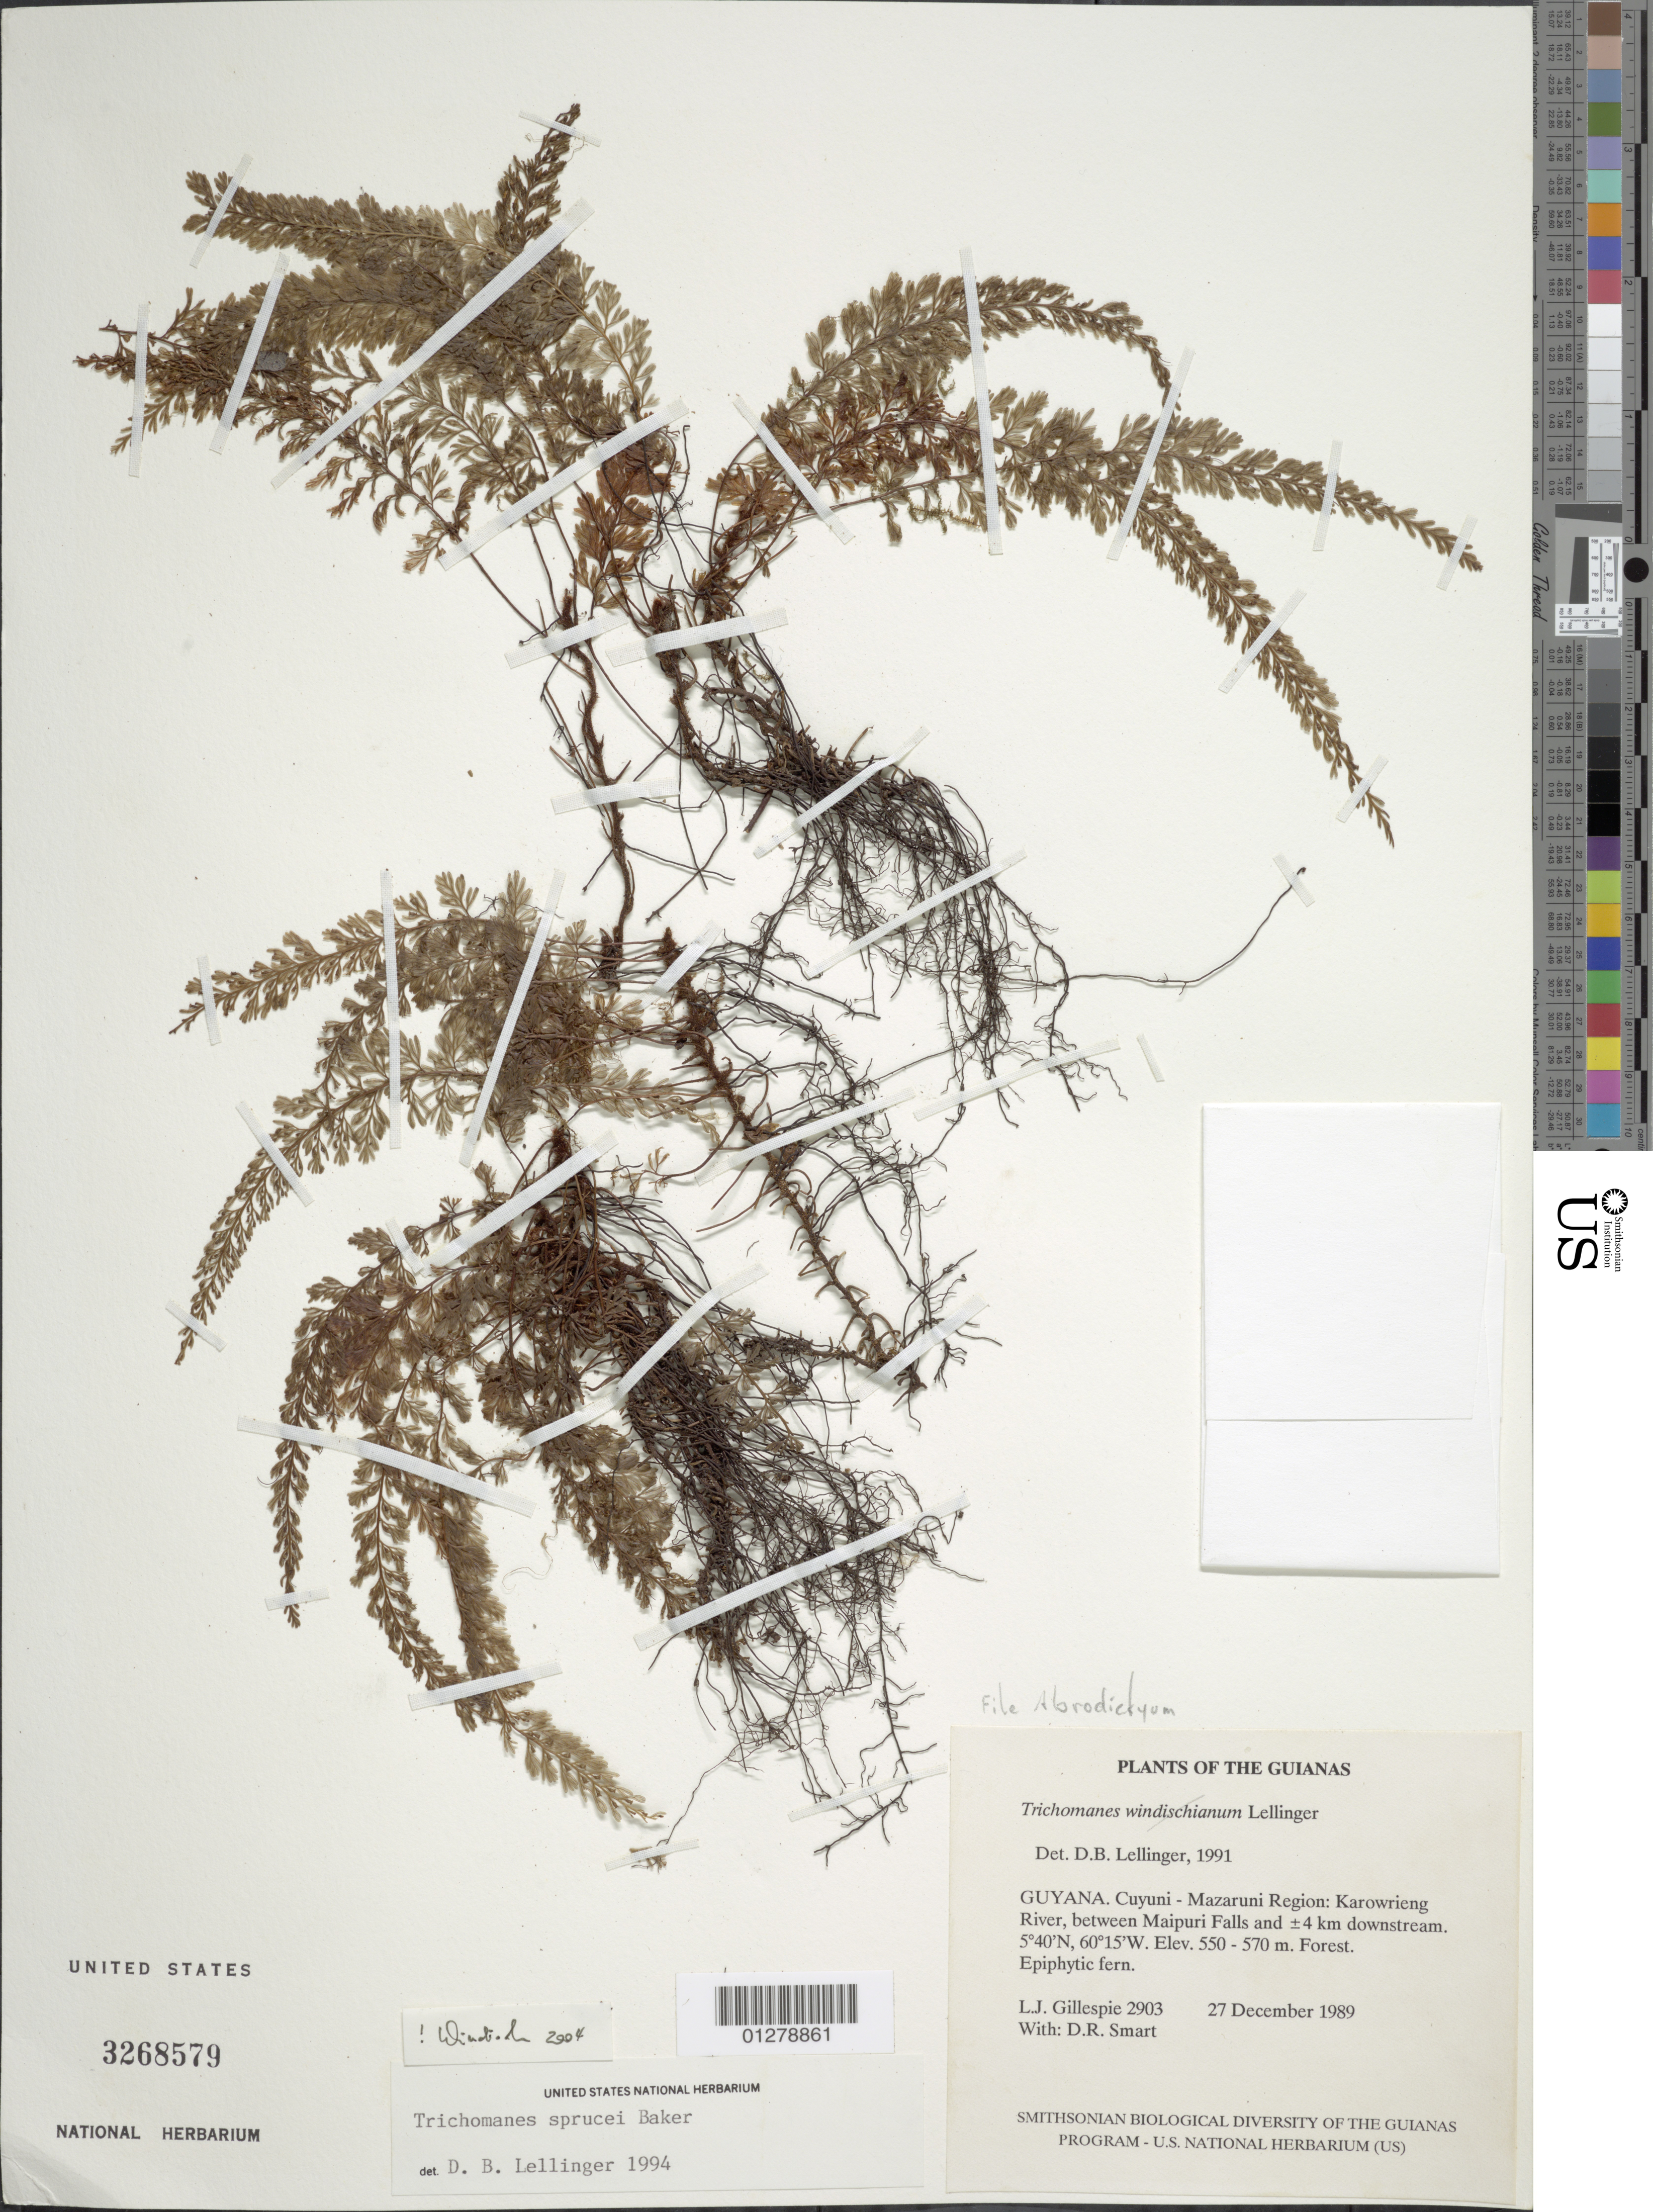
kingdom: Plantae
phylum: Tracheophyta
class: Polypodiopsida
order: Hymenophyllales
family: Hymenophyllaceae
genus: Abrodictyum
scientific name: Abrodictyum sprucei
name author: (Baker) Ebihara & Dubuisson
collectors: L. J. Gillespie & D. R. Smart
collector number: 2903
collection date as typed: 27 December 1989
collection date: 1989-12-27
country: Guyana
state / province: Cuyuni-Mazaruni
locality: Karowrieng River, between Maipuri Falls and ±4 km downstream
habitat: Forest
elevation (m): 550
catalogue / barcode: US 3268579